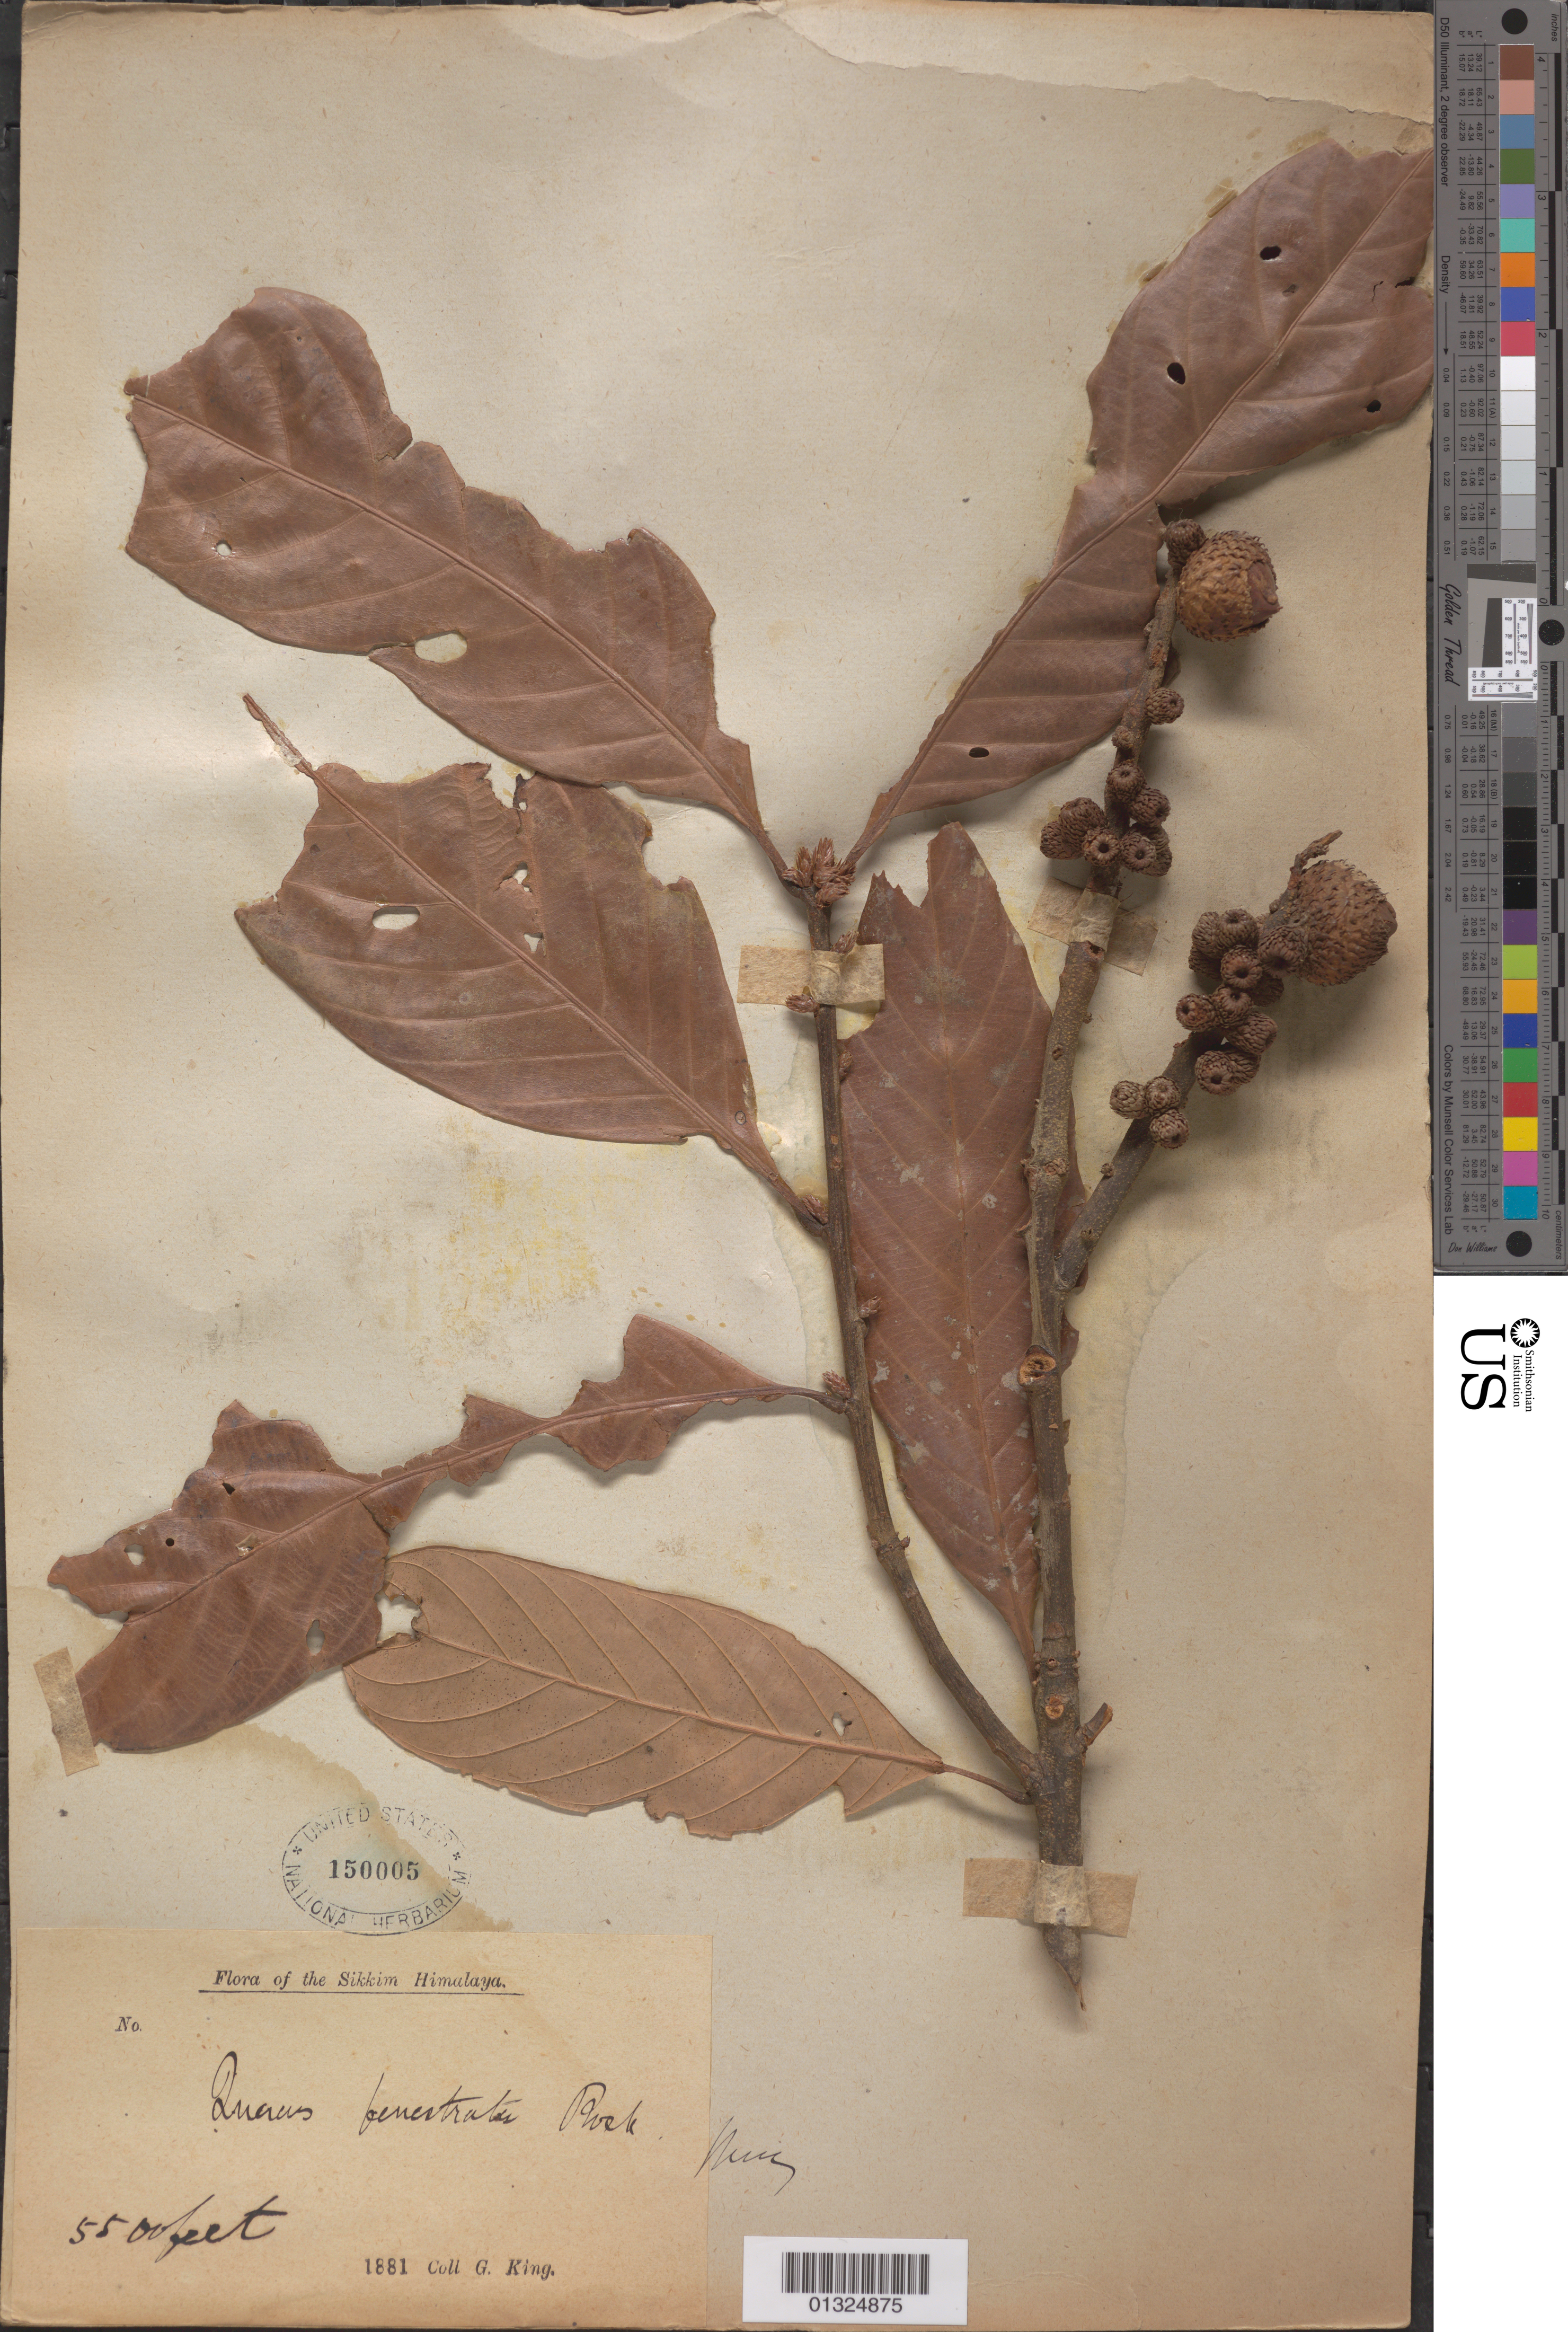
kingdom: Plantae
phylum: Tracheophyta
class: Magnoliopsida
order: Fagales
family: Fagaceae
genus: Quercus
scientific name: Quercus fenestrata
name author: Roxb.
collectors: G. King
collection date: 1881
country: India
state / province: Sikkim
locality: Himalaya.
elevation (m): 1676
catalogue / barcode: US 150005